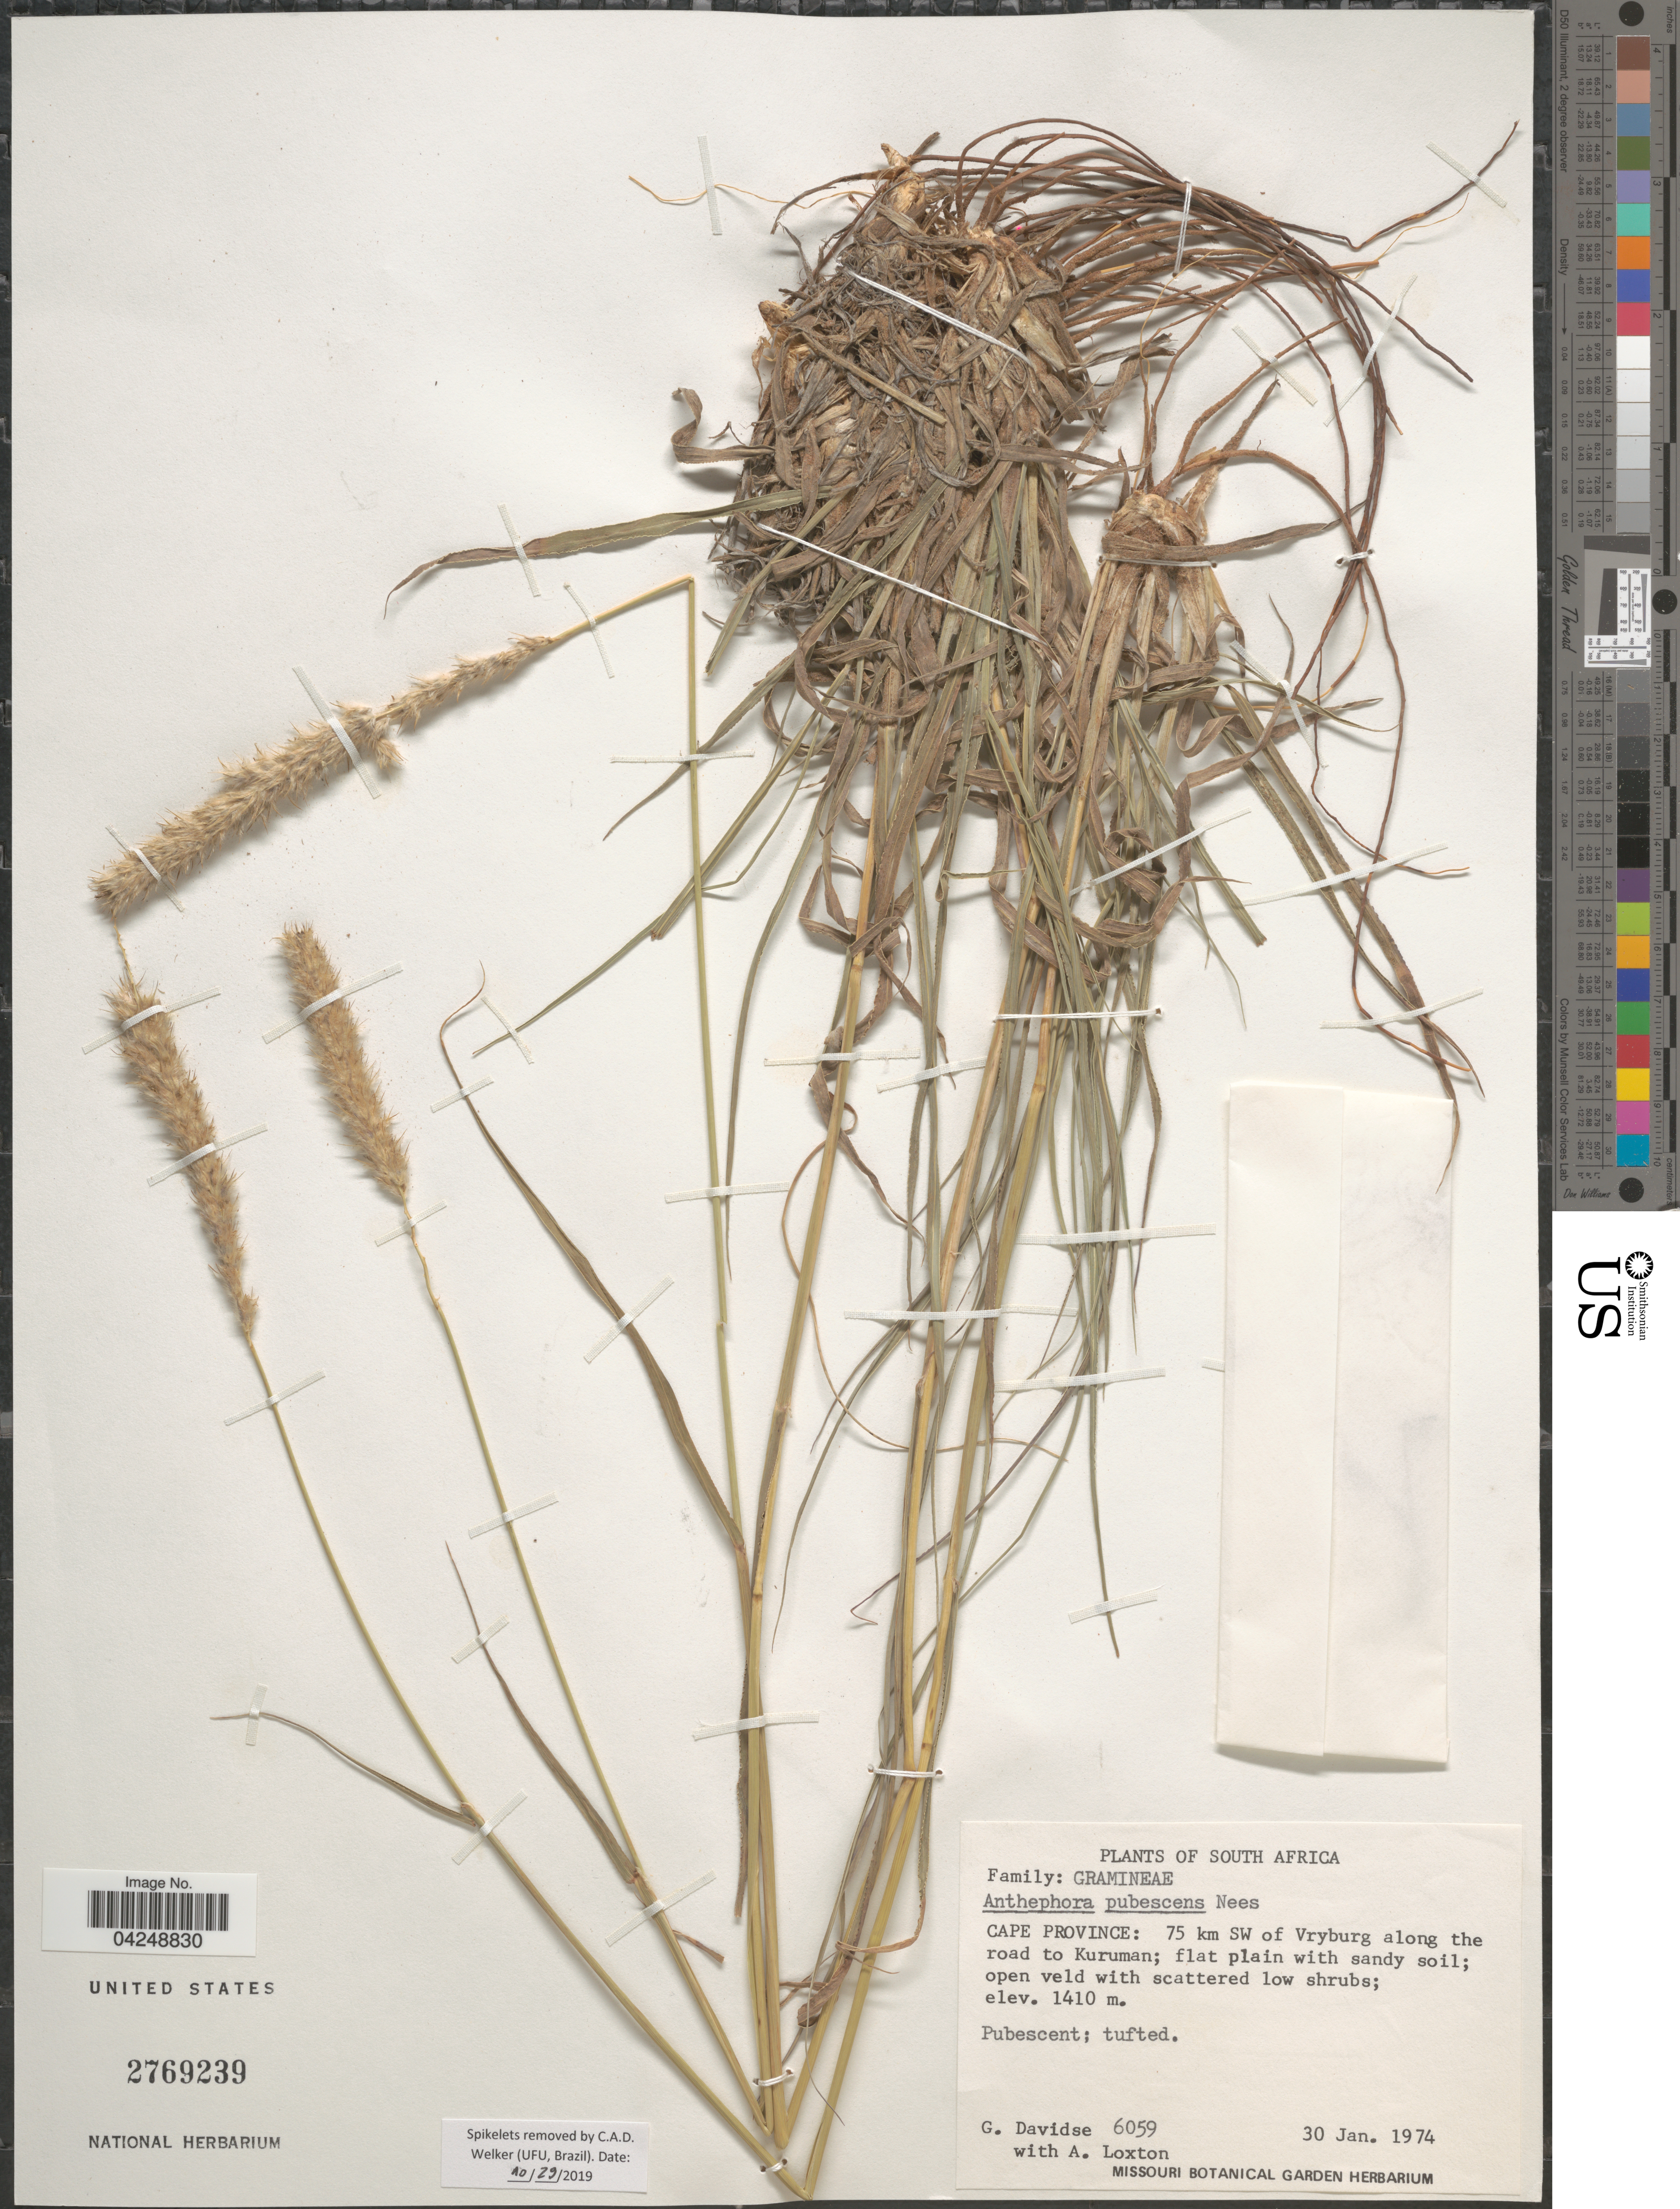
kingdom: Plantae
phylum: Tracheophyta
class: Liliopsida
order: Poales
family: Poaceae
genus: Anthephora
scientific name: Anthephora pubescens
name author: Nees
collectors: G. Davidse & A. Loxton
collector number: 6059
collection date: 1974-01-30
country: South Africa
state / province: North West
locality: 75 km SW of Vryburg along the road to Kuruman; flat plain with sandy soil; open veld with scattered low shrubs.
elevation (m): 1410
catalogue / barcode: US 2769239